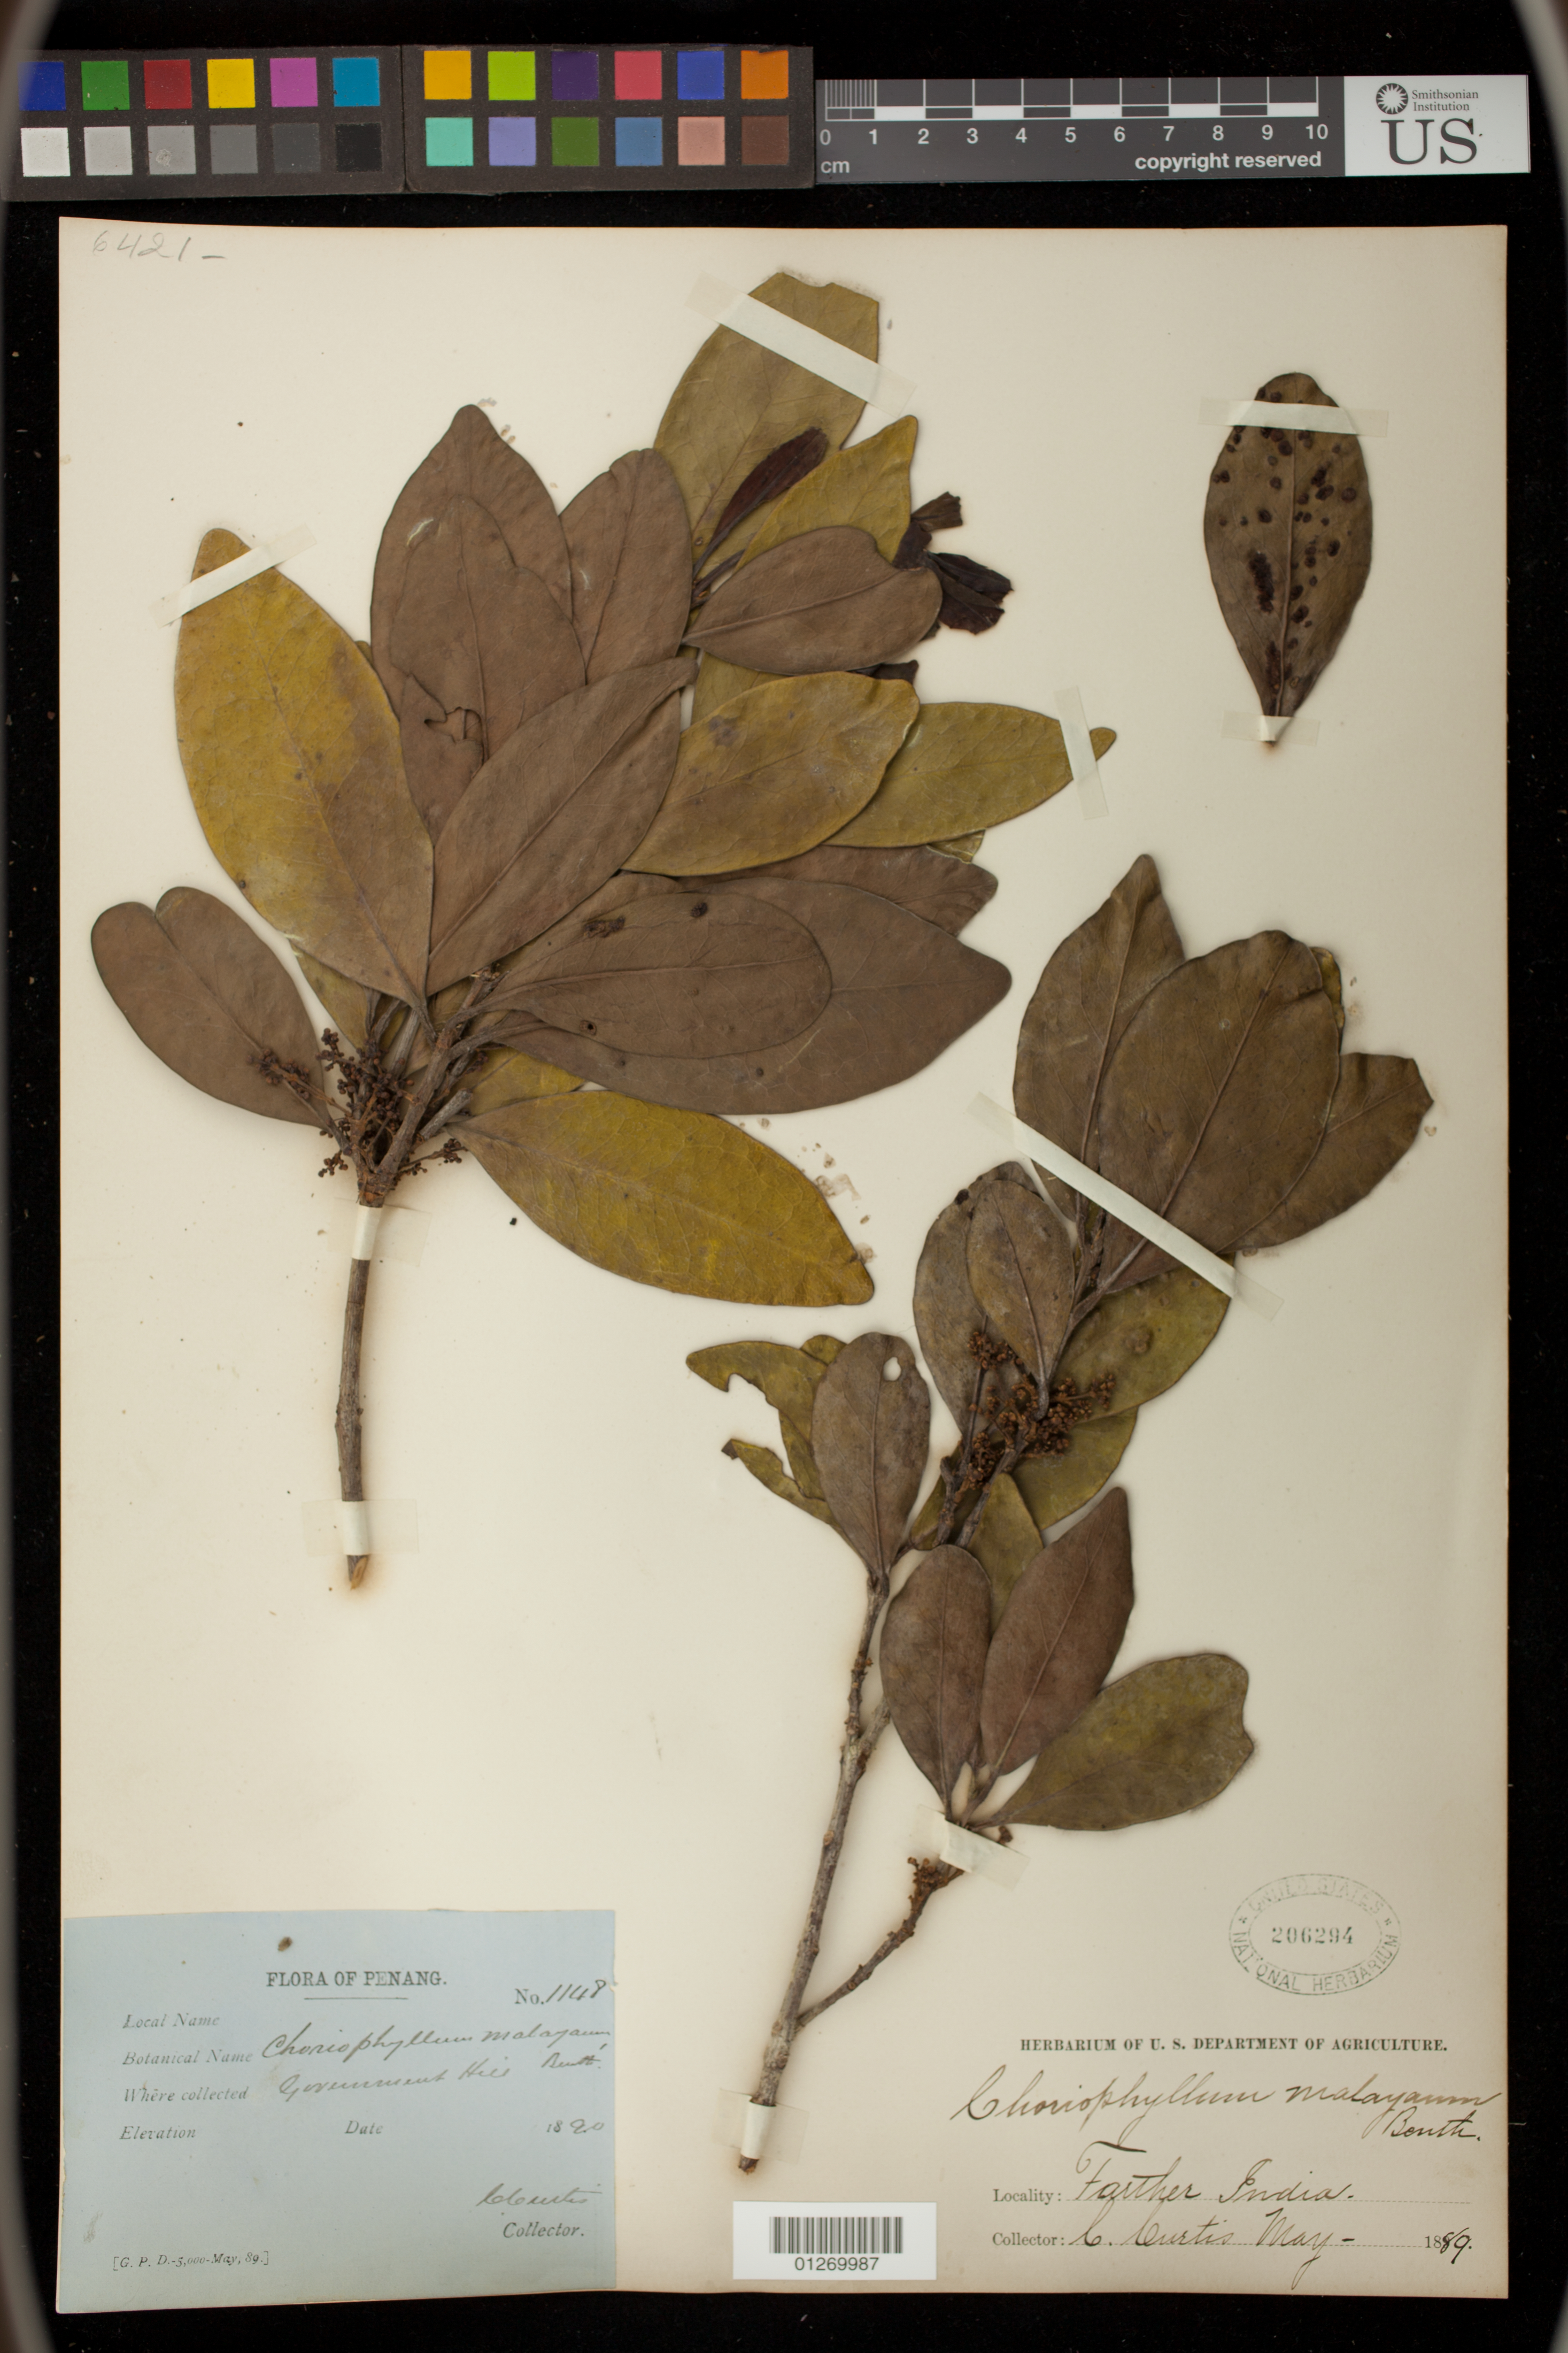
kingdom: Plantae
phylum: Tracheophyta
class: Magnoliopsida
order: Malpighiales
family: Picrodendraceae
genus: Austrobuxus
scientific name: Austrobuxus nitidus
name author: (Miq.) Steenis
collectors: C. Curtis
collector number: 1148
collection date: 1889-05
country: Malaysia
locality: Penang, Government Hill. Farther India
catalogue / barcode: US 206294